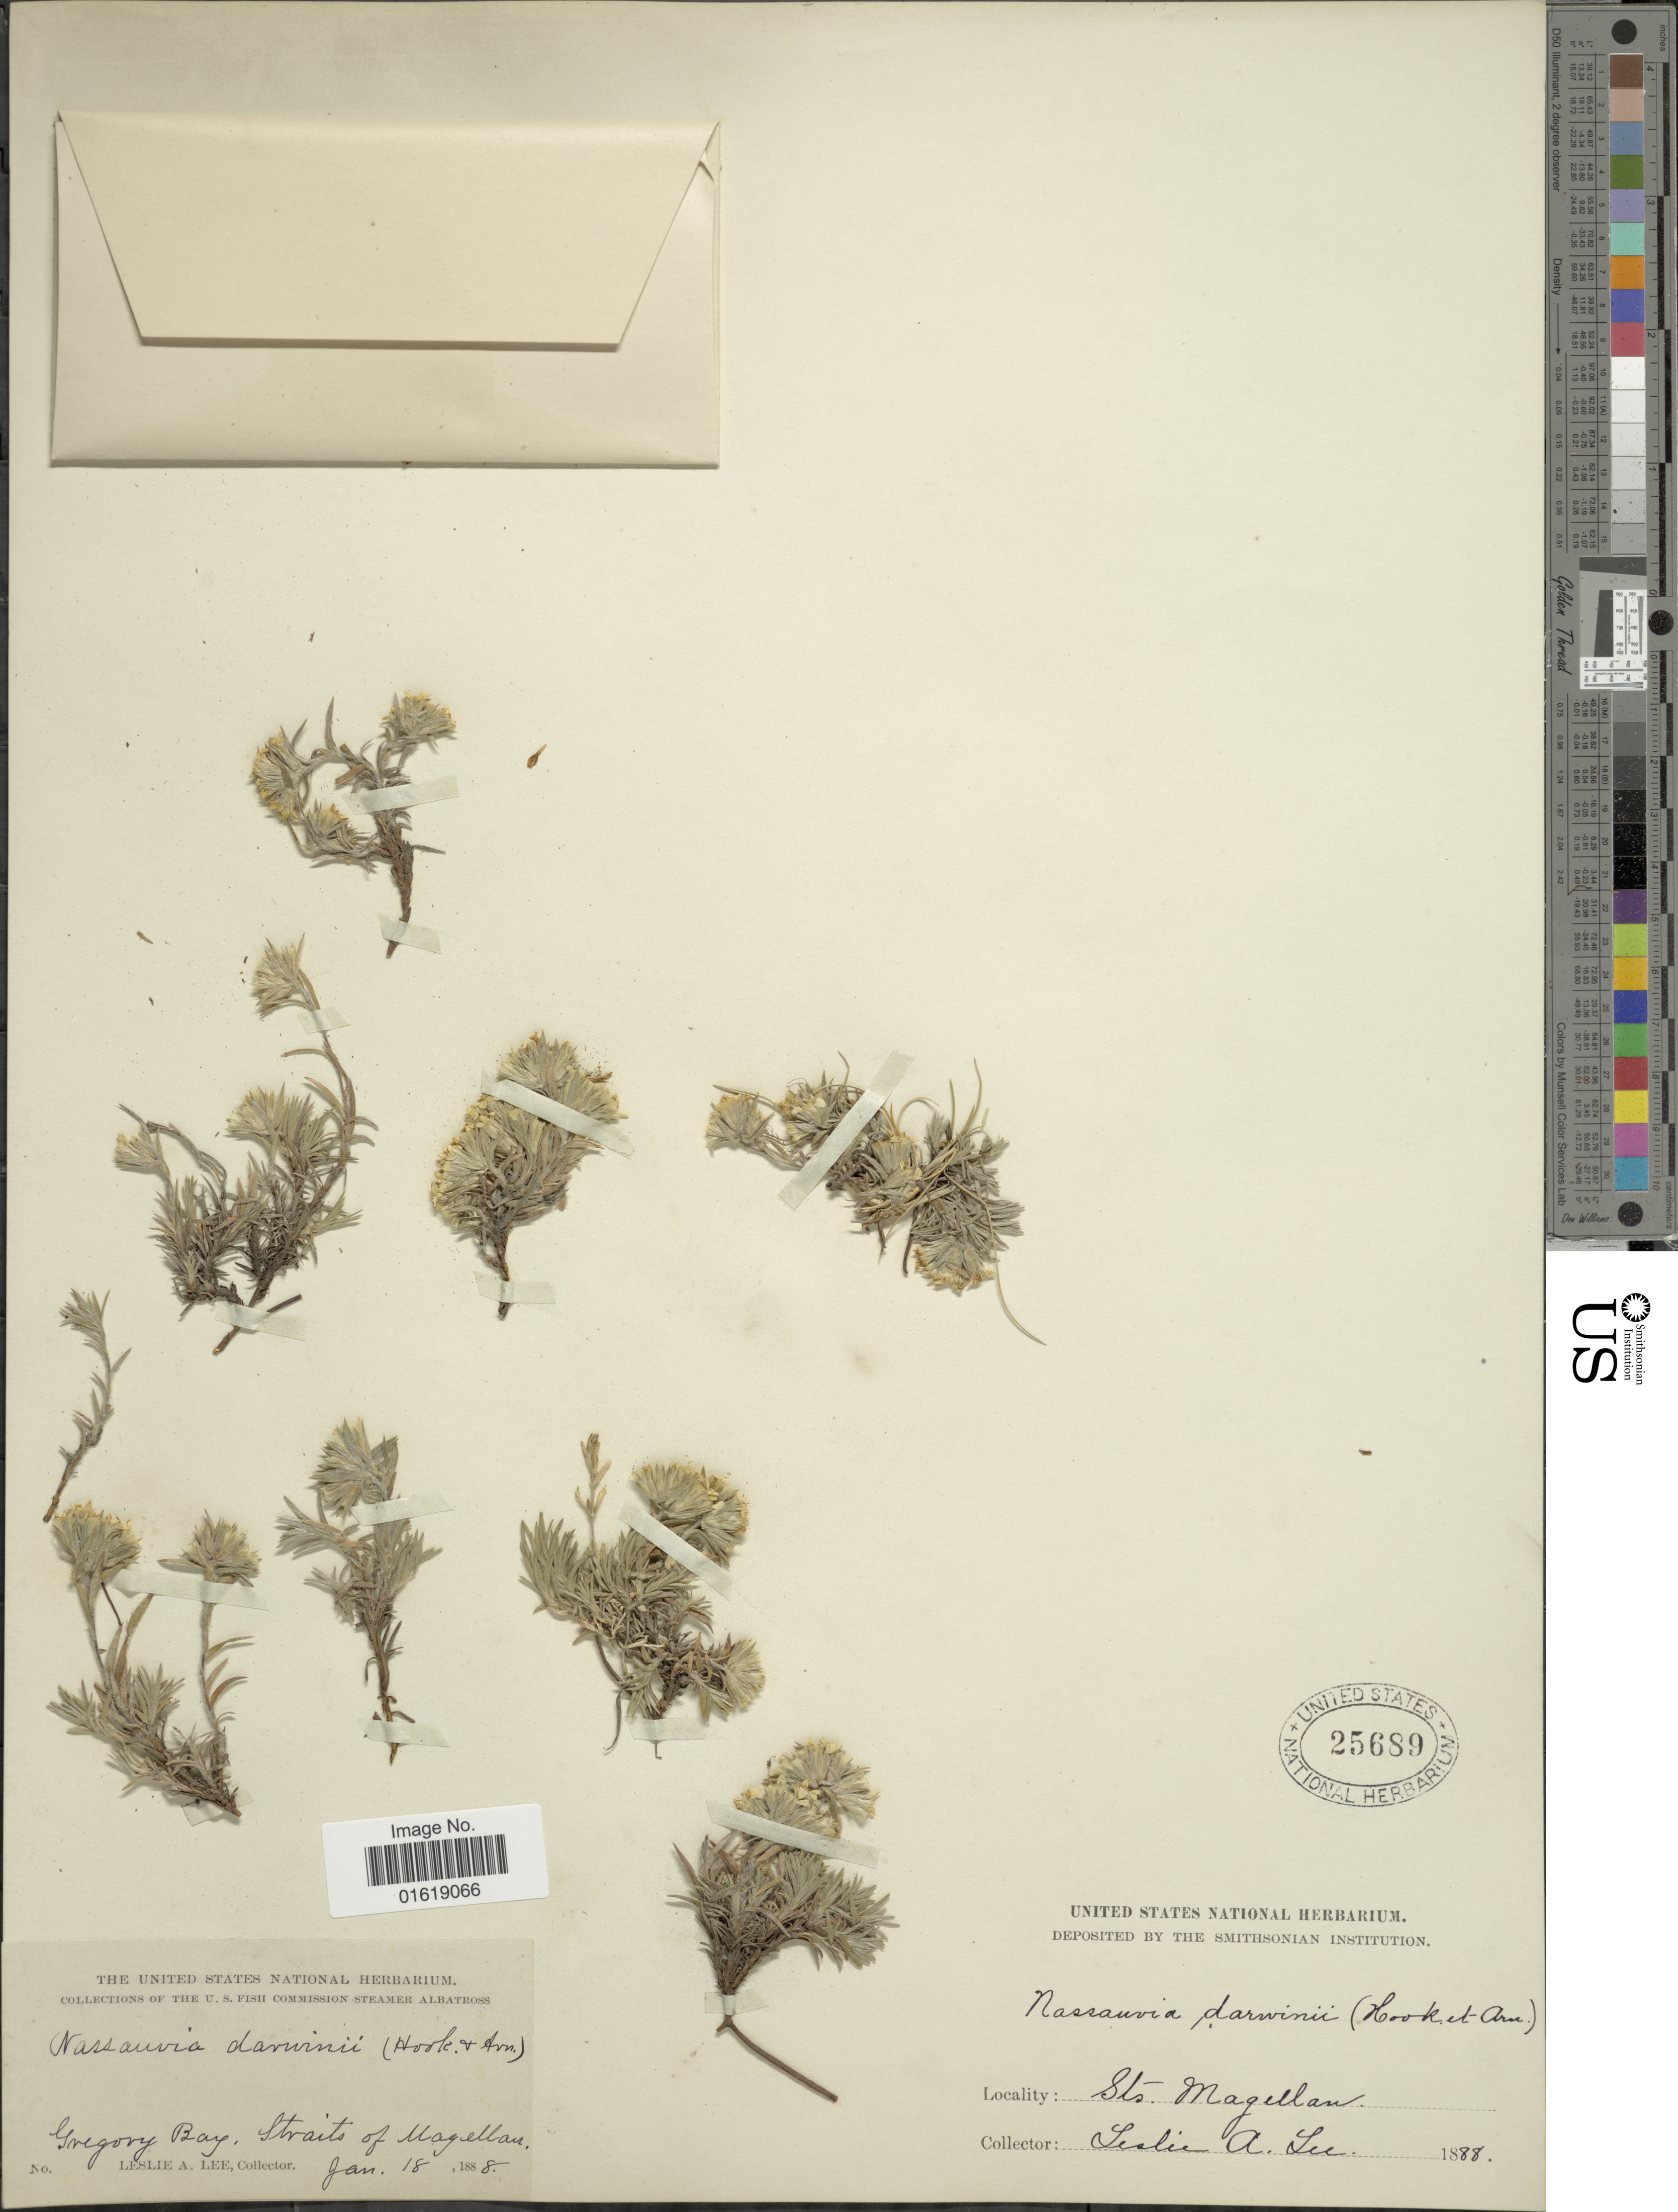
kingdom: Plantae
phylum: Tracheophyta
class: Magnoliopsida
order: Asterales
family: Asteraceae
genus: Nassauvia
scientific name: Nassauvia darwinii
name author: (Hook. & Arn.) O. Hoffm. & Dusén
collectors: L. Lee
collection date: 1888-01-18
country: Chile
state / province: Magallanes y de la Antártica Chilena (XII)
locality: Gregory Bay. Straits of Magellan.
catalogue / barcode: US 25689